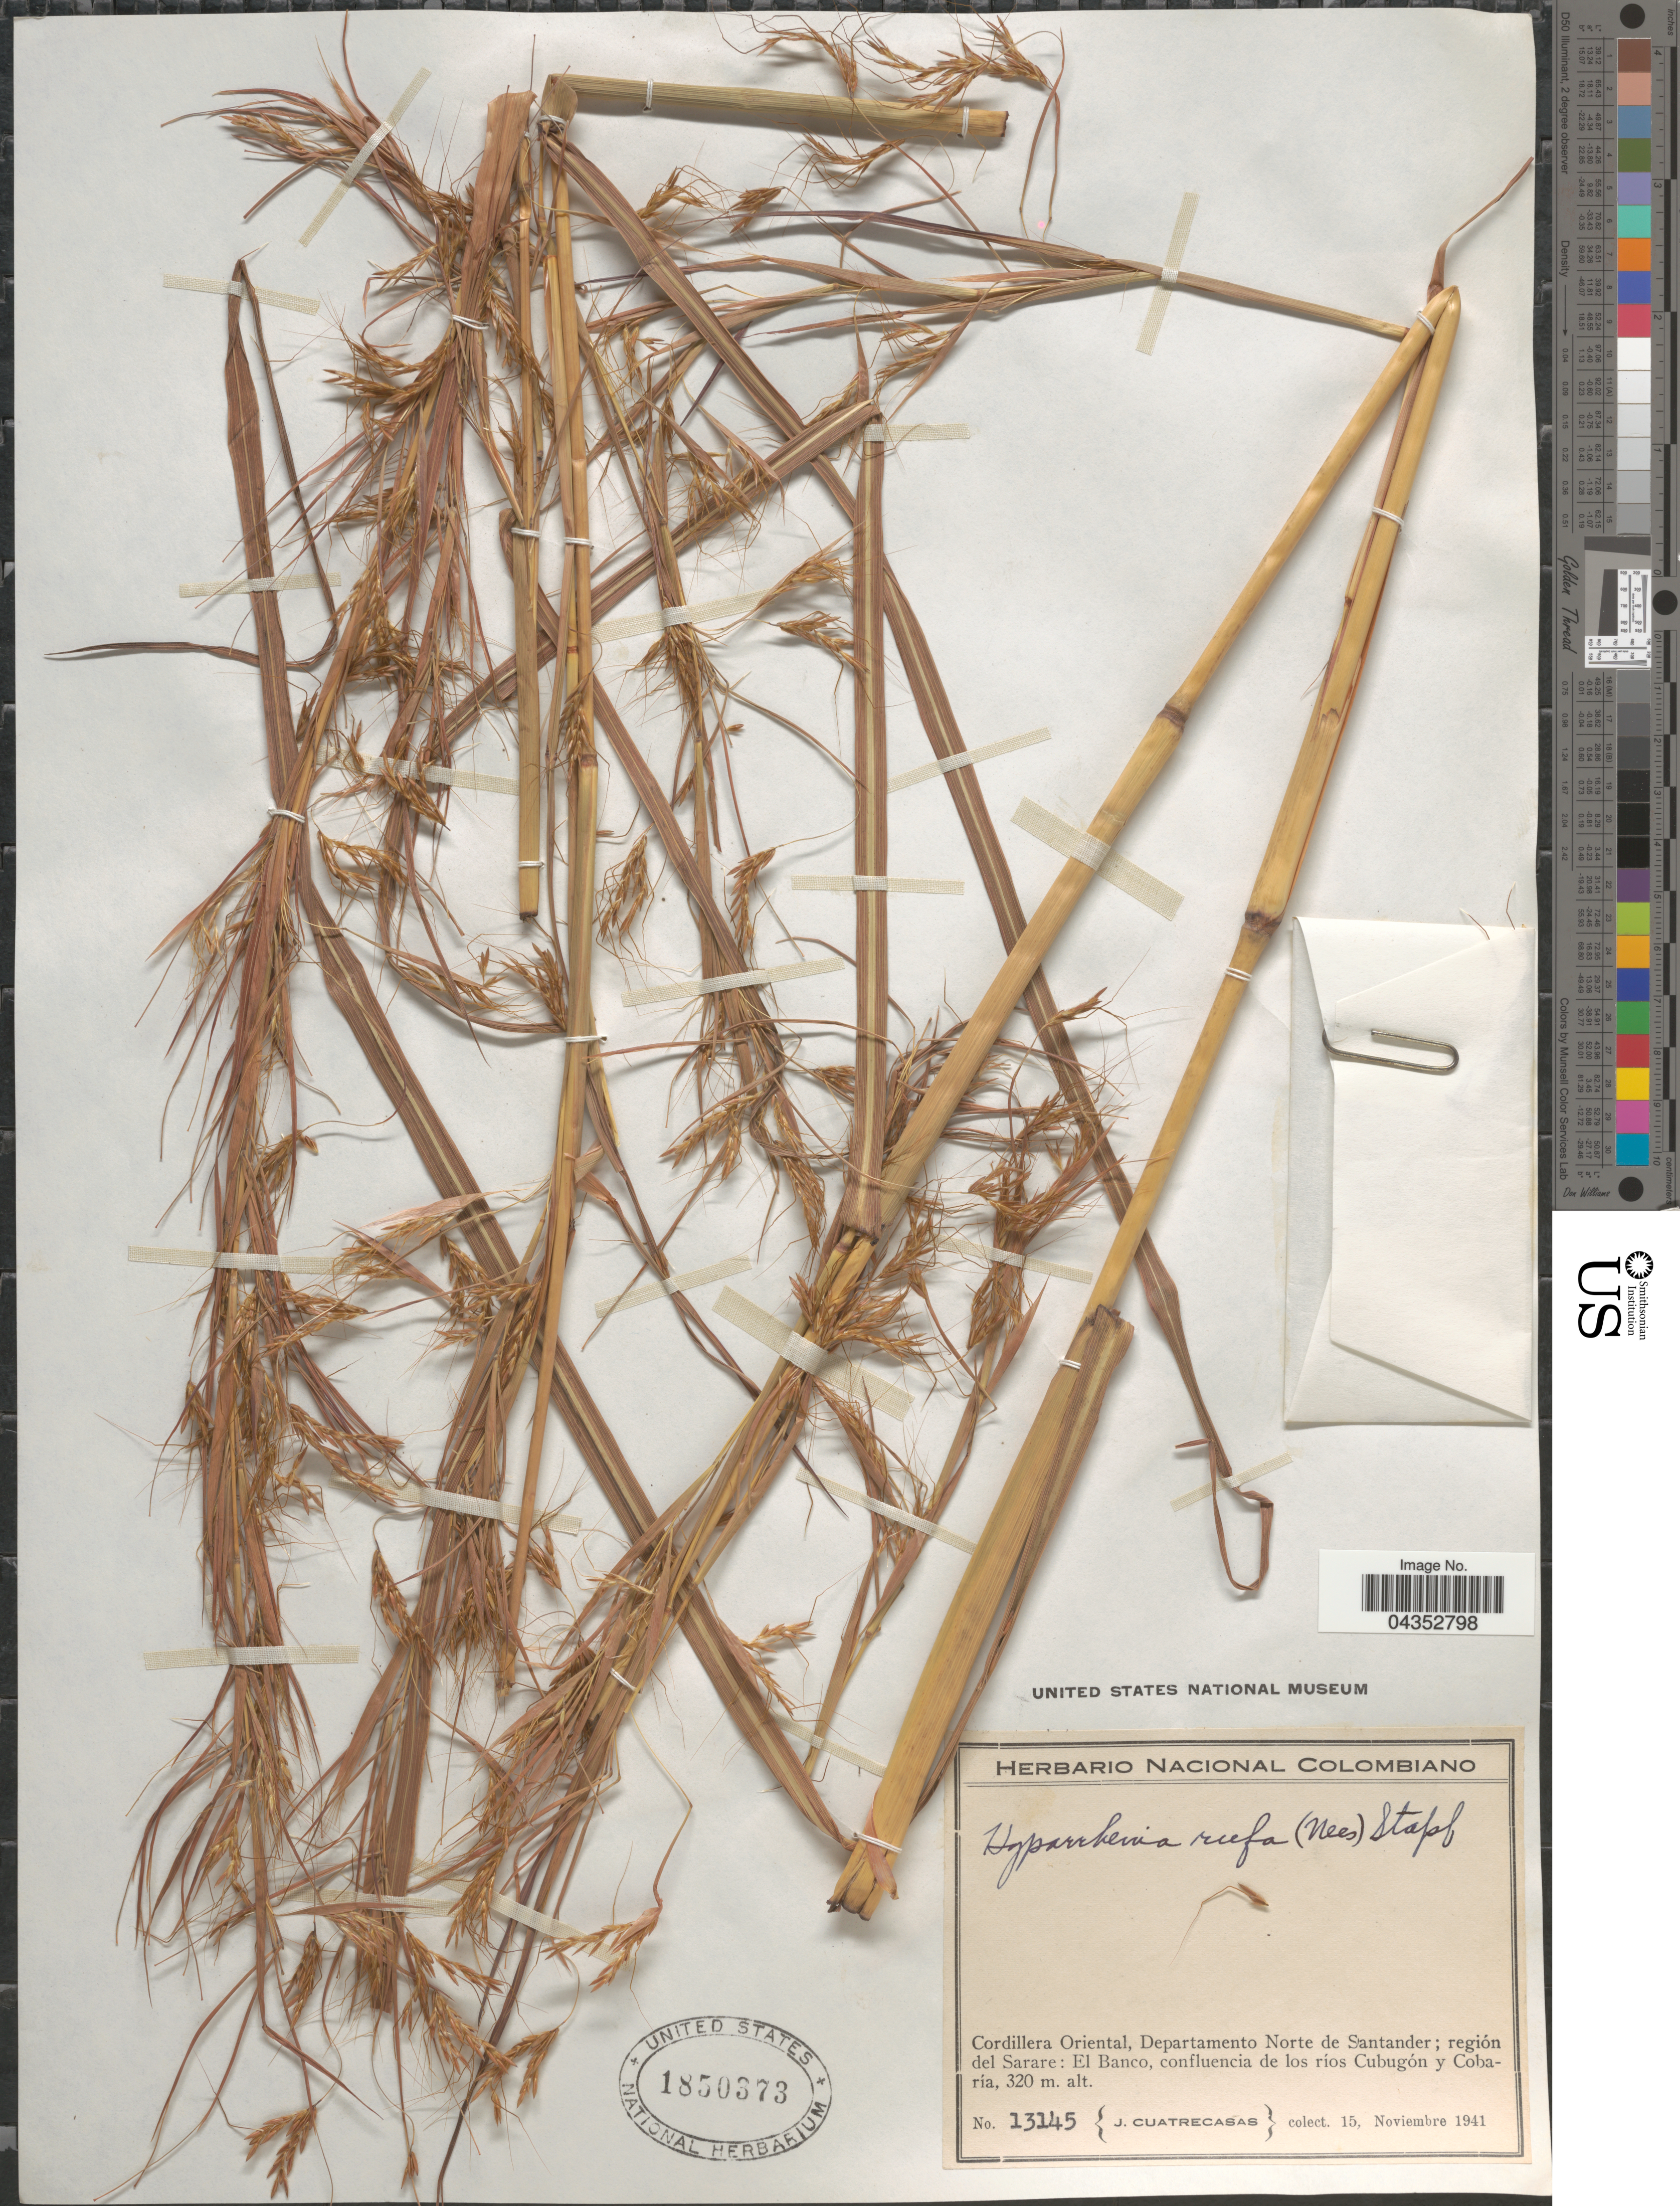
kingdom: Plantae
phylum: Tracheophyta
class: Liliopsida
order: Poales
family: Poaceae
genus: Hyparrhenia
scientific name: Hyparrhenia rufa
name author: (Nees) Stapf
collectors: J. Cuatrecasas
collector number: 13145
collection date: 1941-11-15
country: Colombia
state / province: Norte de Santander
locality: Cordillera Oriental, Departamento Norte de Santander; región del Sarare: El Banco, confluencia de los ríos Cubugón y Cobaría.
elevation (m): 320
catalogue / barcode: US 1850373